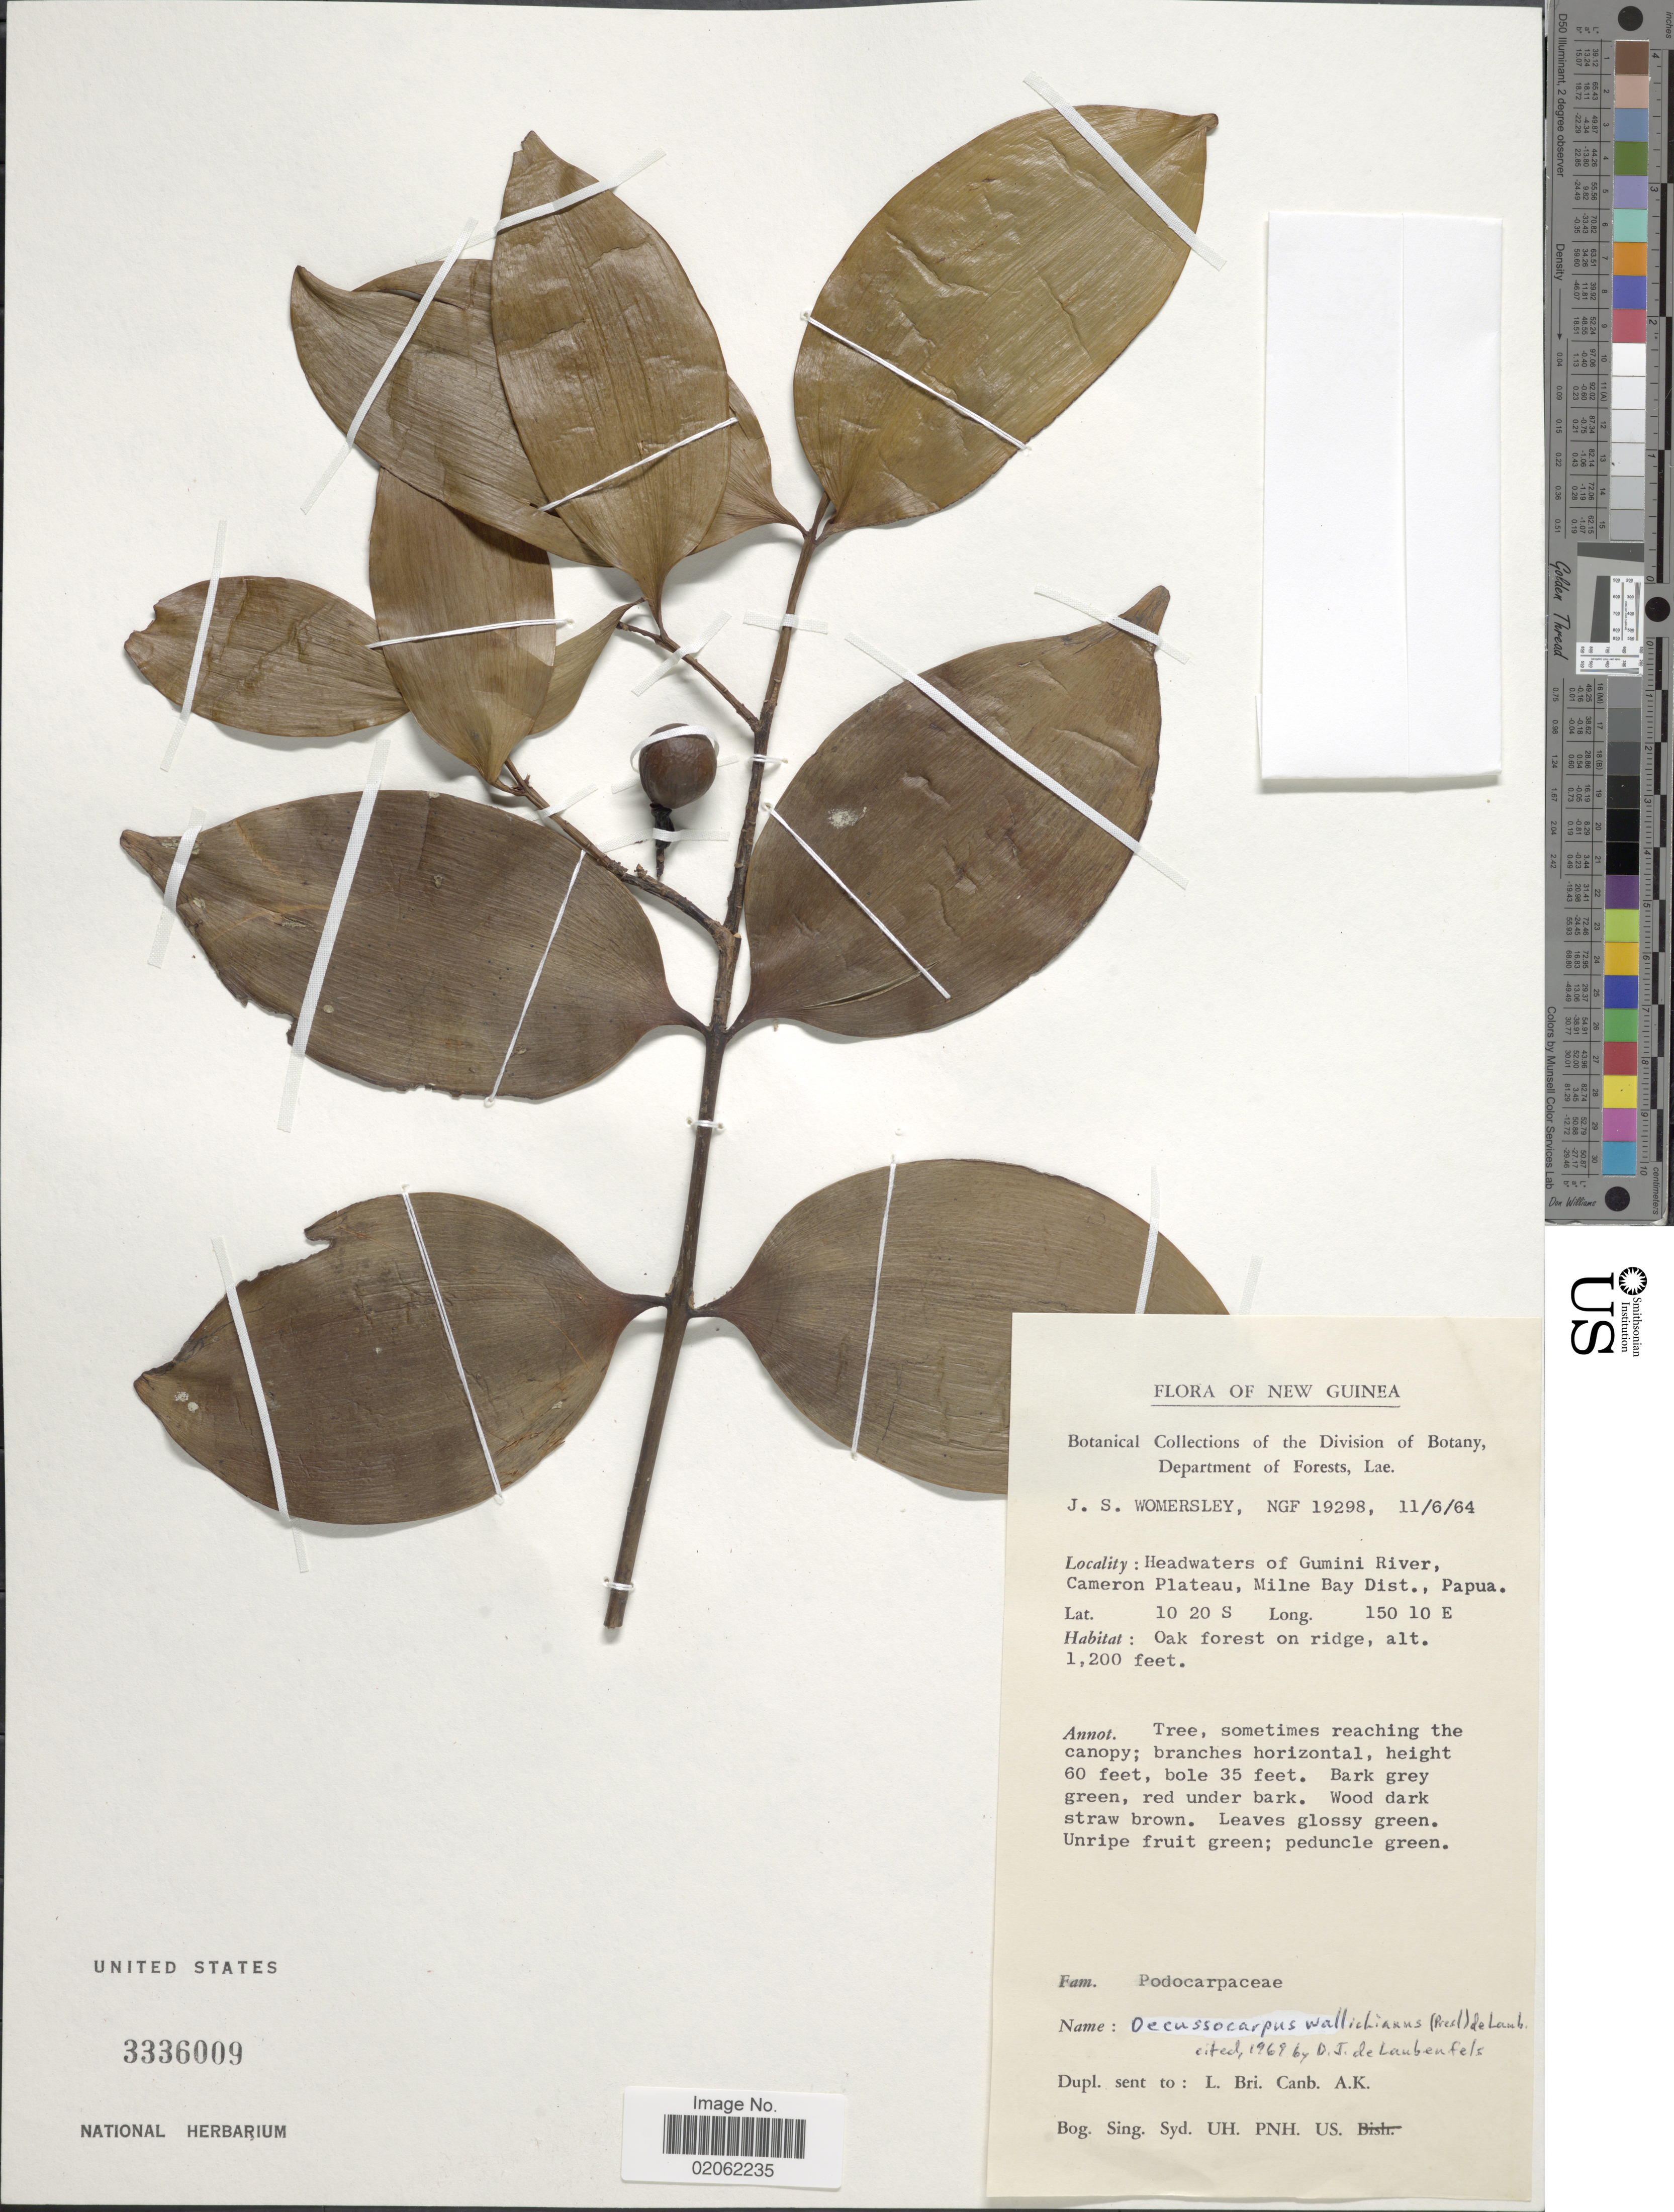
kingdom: Plantae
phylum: Tracheophyta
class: Pinopsida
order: Pinales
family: Podocarpaceae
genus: Decussocarpus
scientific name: Decussocarpus wallichianus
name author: (C. Presl) de Laub.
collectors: J. S. Womersley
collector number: NGF 19298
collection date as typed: Transcribed d/m/y: 11/6/64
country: Papua New Guinea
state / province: Milne Bay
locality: New Guinea, Headwaters of Gumini River, Cameron Plateau, Milne Bay Dist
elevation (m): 366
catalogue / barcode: US 3336009